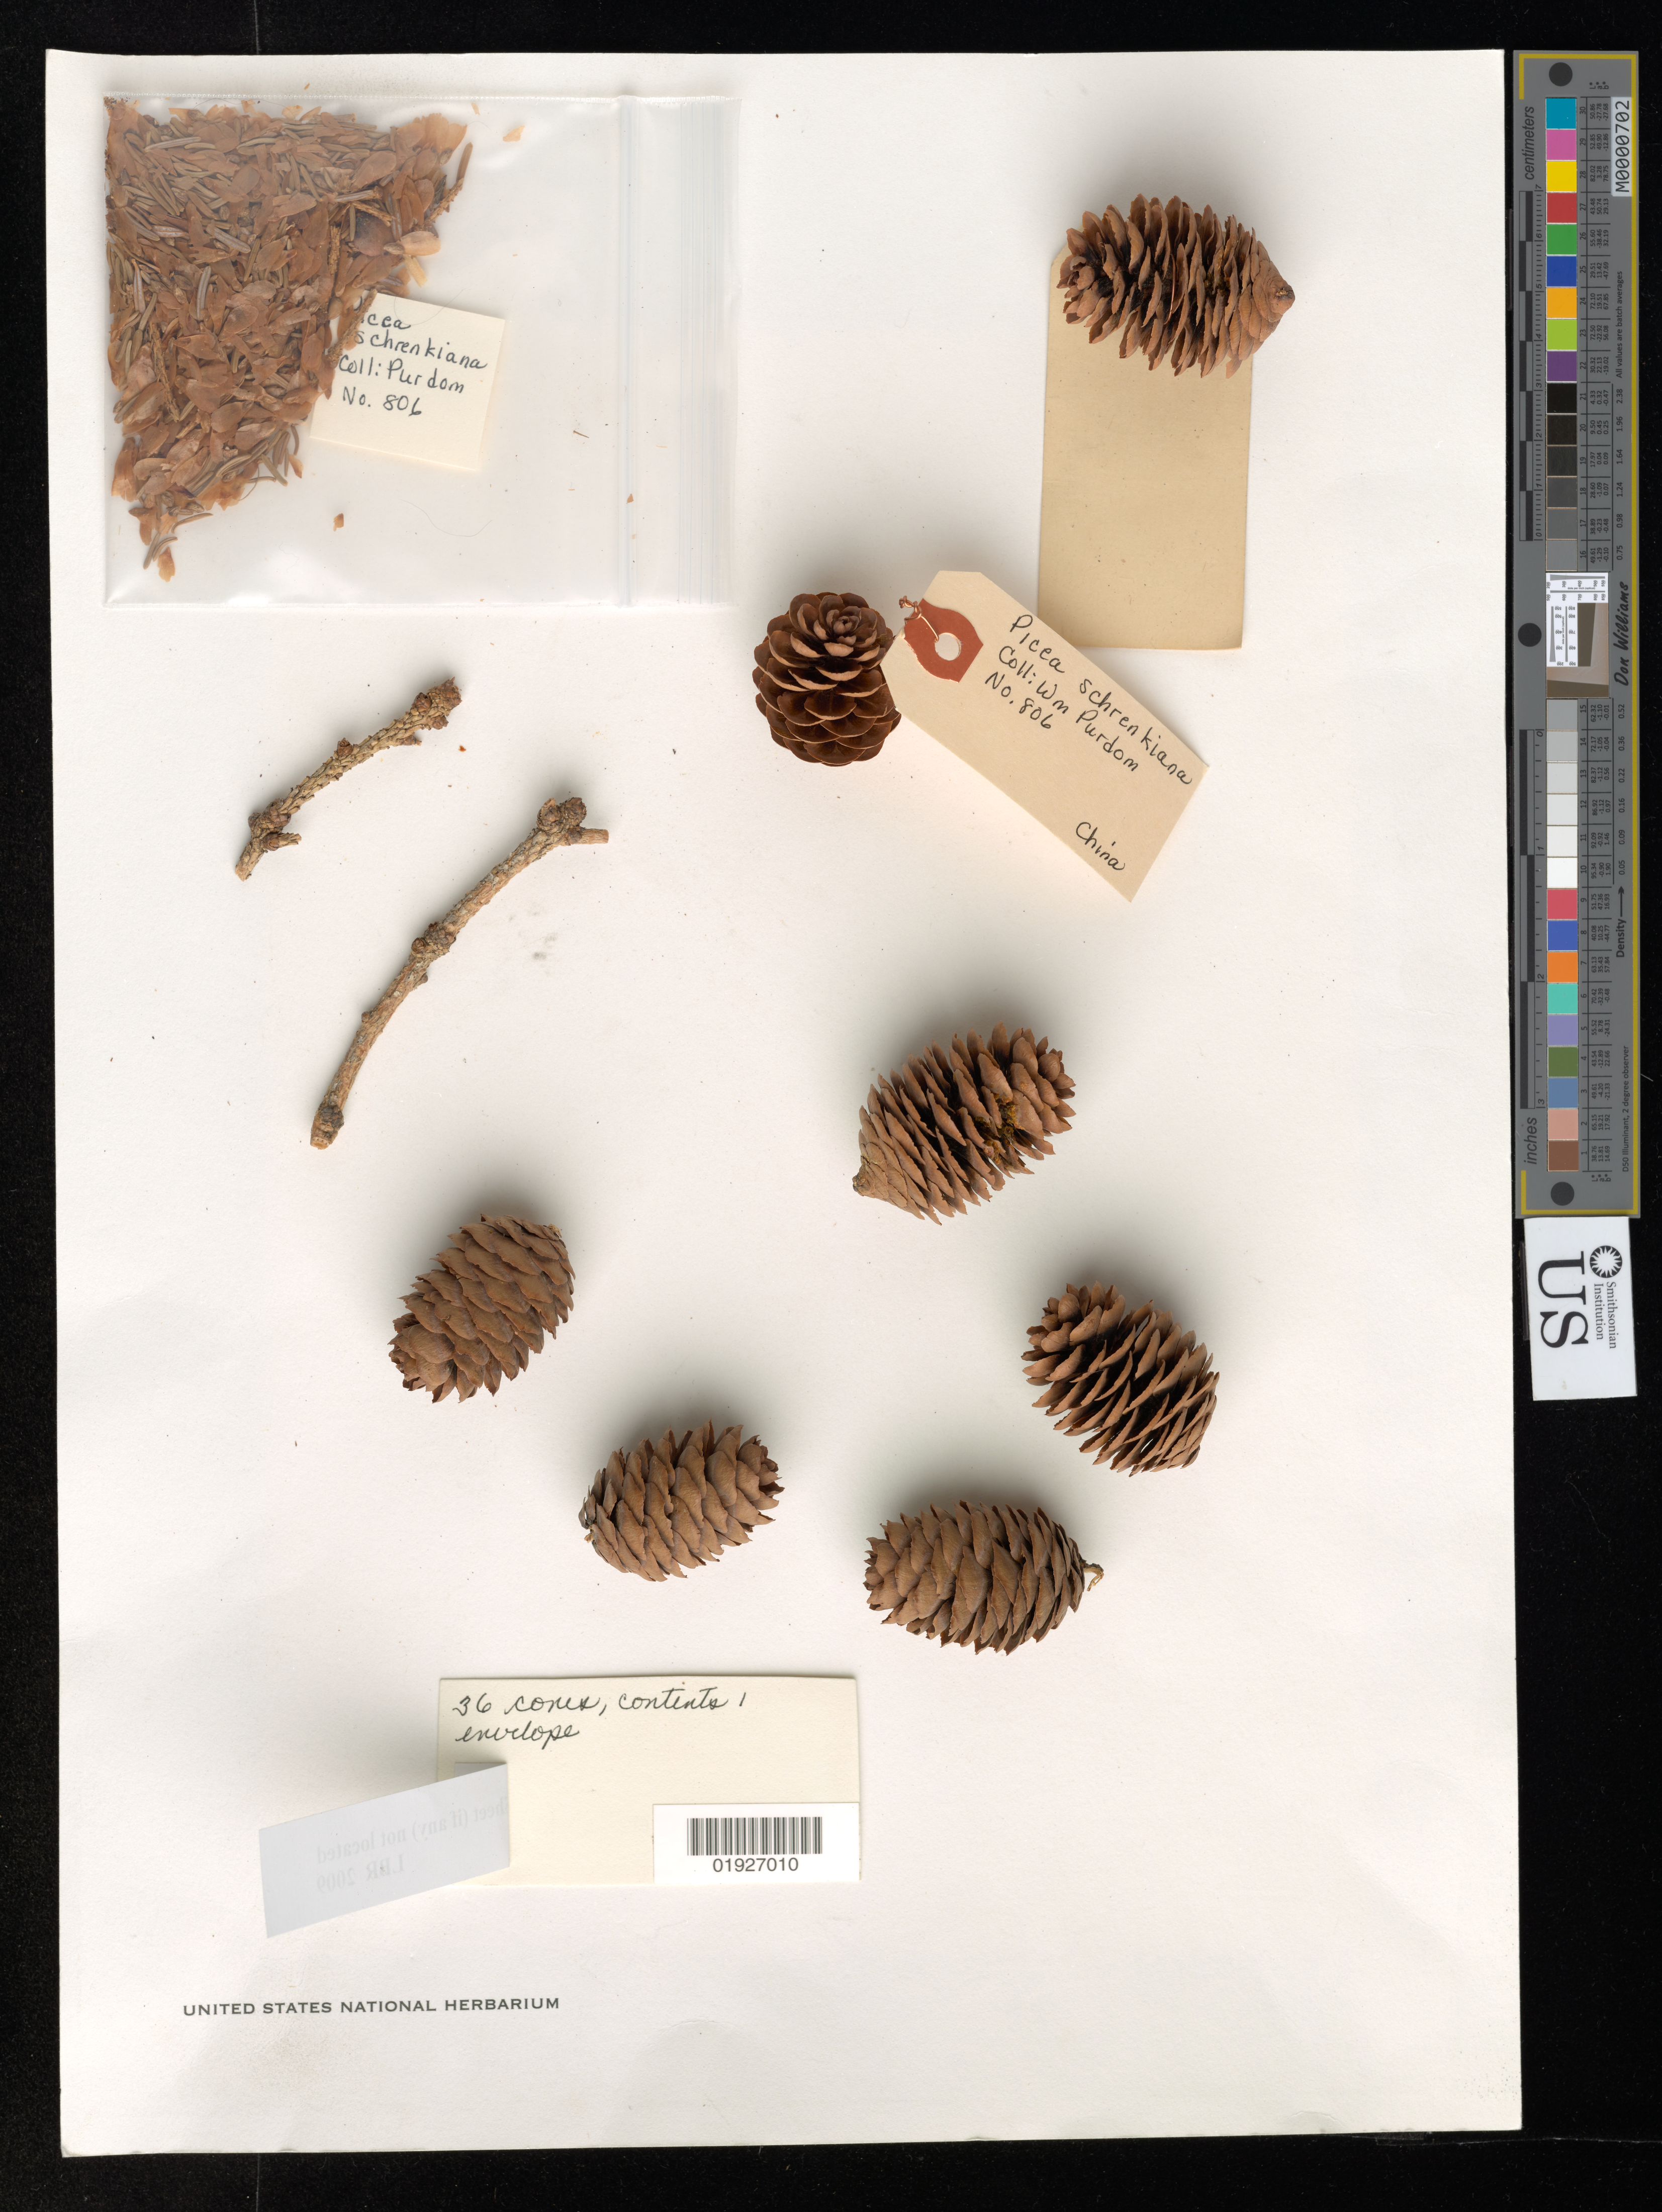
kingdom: Plantae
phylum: Tracheophyta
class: Pinopsida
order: Pinales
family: Pinaceae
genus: Picea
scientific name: Picea schrenkiana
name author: Fisch. & C.A. Mey.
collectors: W. Purdom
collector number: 806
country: China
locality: Northern China